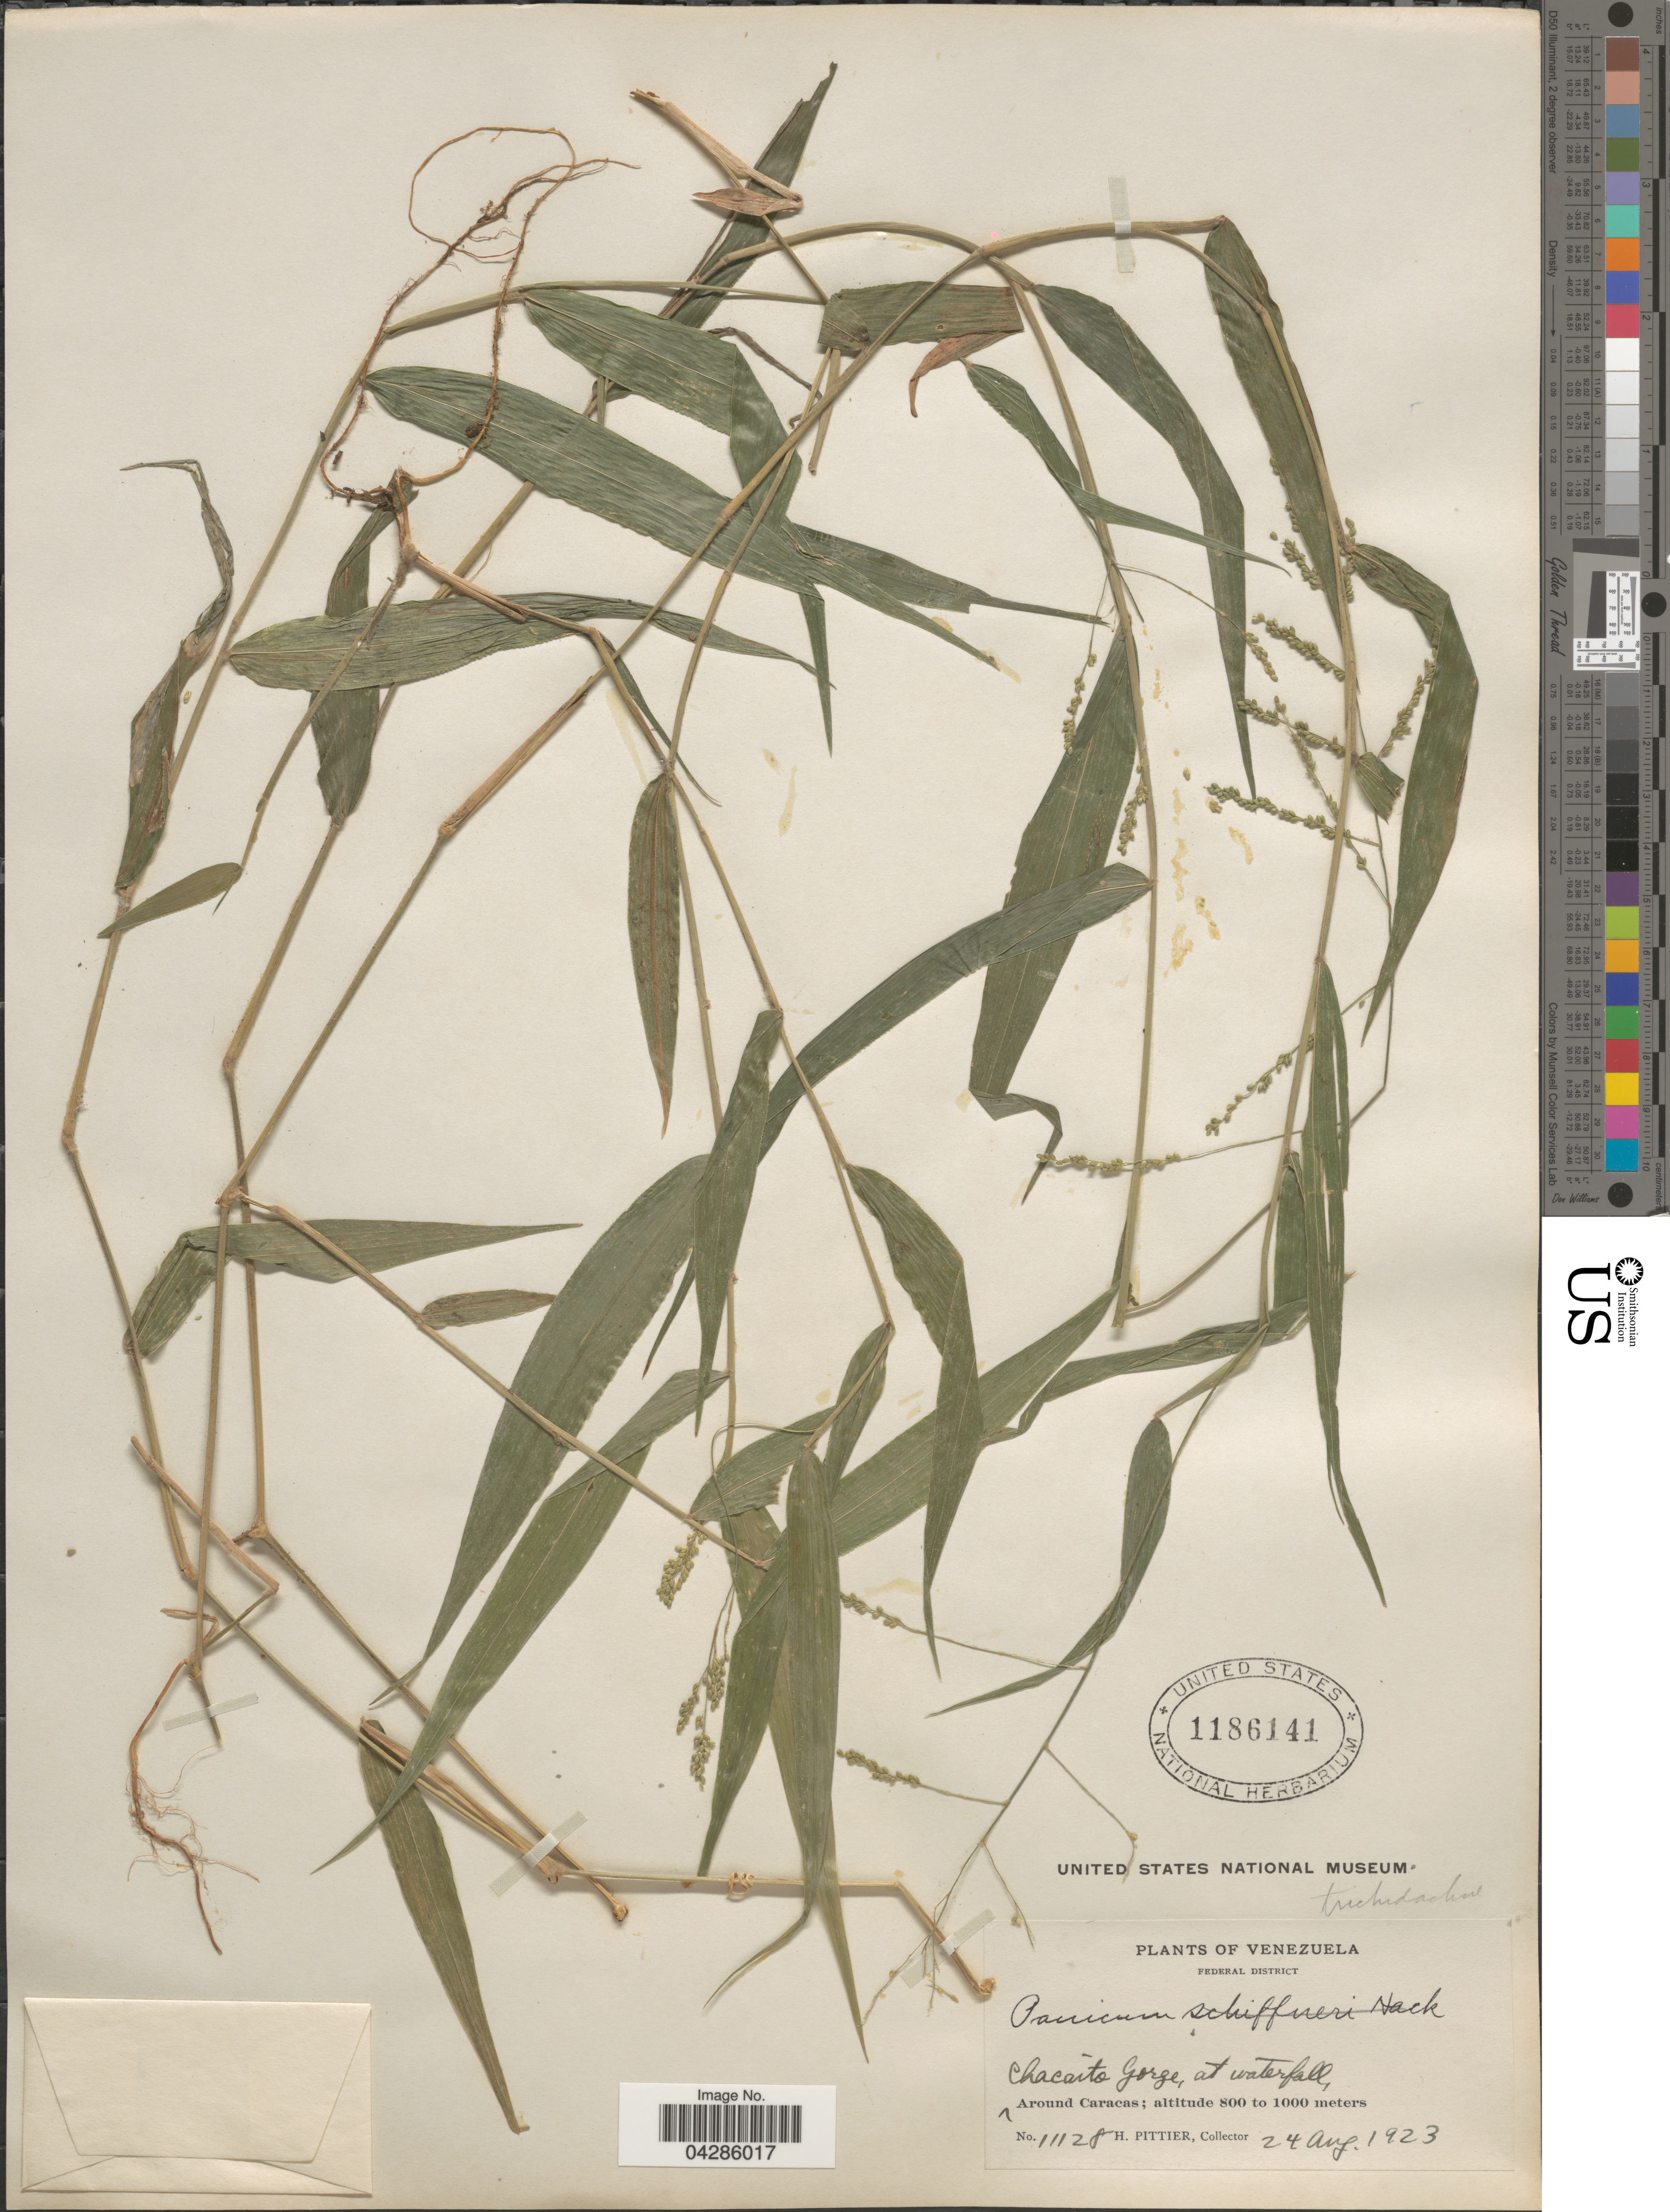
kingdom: Plantae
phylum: Tracheophyta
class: Liliopsida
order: Poales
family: Poaceae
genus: Morronea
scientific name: Morronea trichidiachnis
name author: (Döll) Zuloaga & Scataglini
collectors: H. F. Pittier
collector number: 11128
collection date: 1923-08-24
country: Venezuela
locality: Federal District. Chacaito Gorge, at waterfall. Around Caracas.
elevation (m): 800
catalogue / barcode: US 1186141